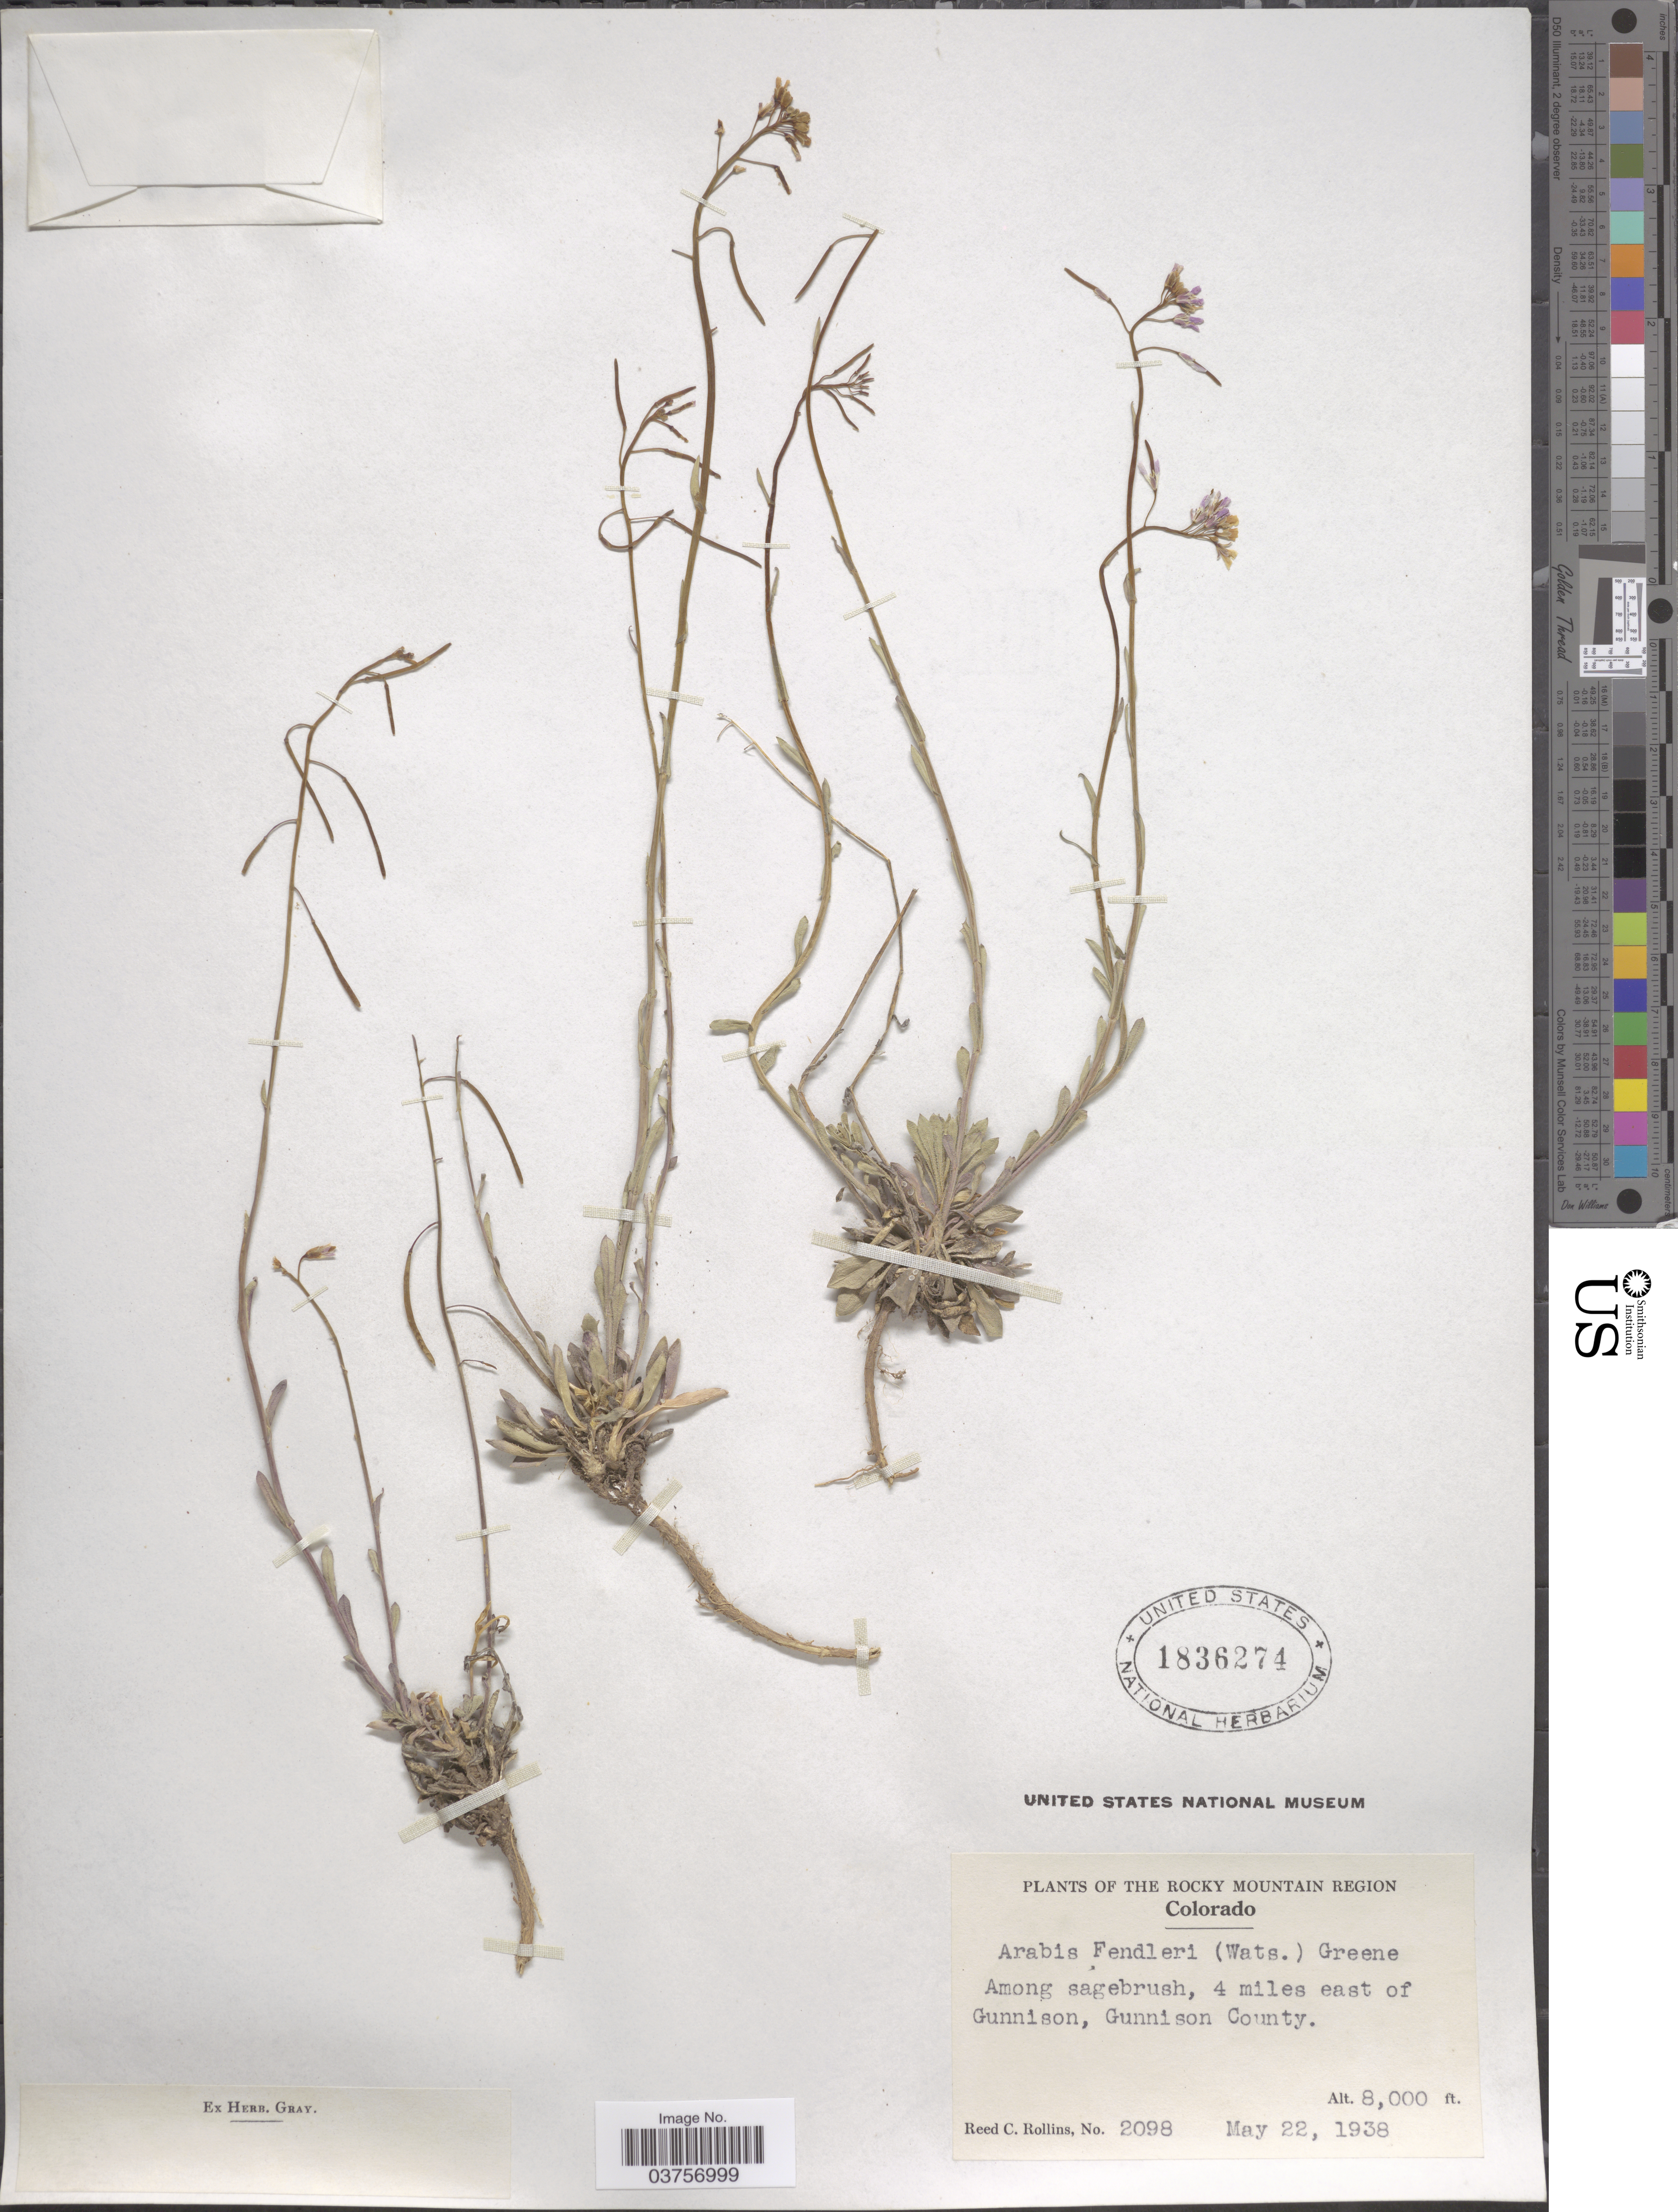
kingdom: Plantae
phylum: Tracheophyta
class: Magnoliopsida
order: Brassicales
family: Brassicaceae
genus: Arabis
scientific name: Arabis fendleri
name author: (S. Watson) Greene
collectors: R. C. Rollins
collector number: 2098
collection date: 1938-05-22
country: United States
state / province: Colorado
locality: The Rocky Mountain Region. Among sagebrush, 4 miles east of Gunnison, Gunnison County.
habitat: among sagebrush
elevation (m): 2438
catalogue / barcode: US 1836274